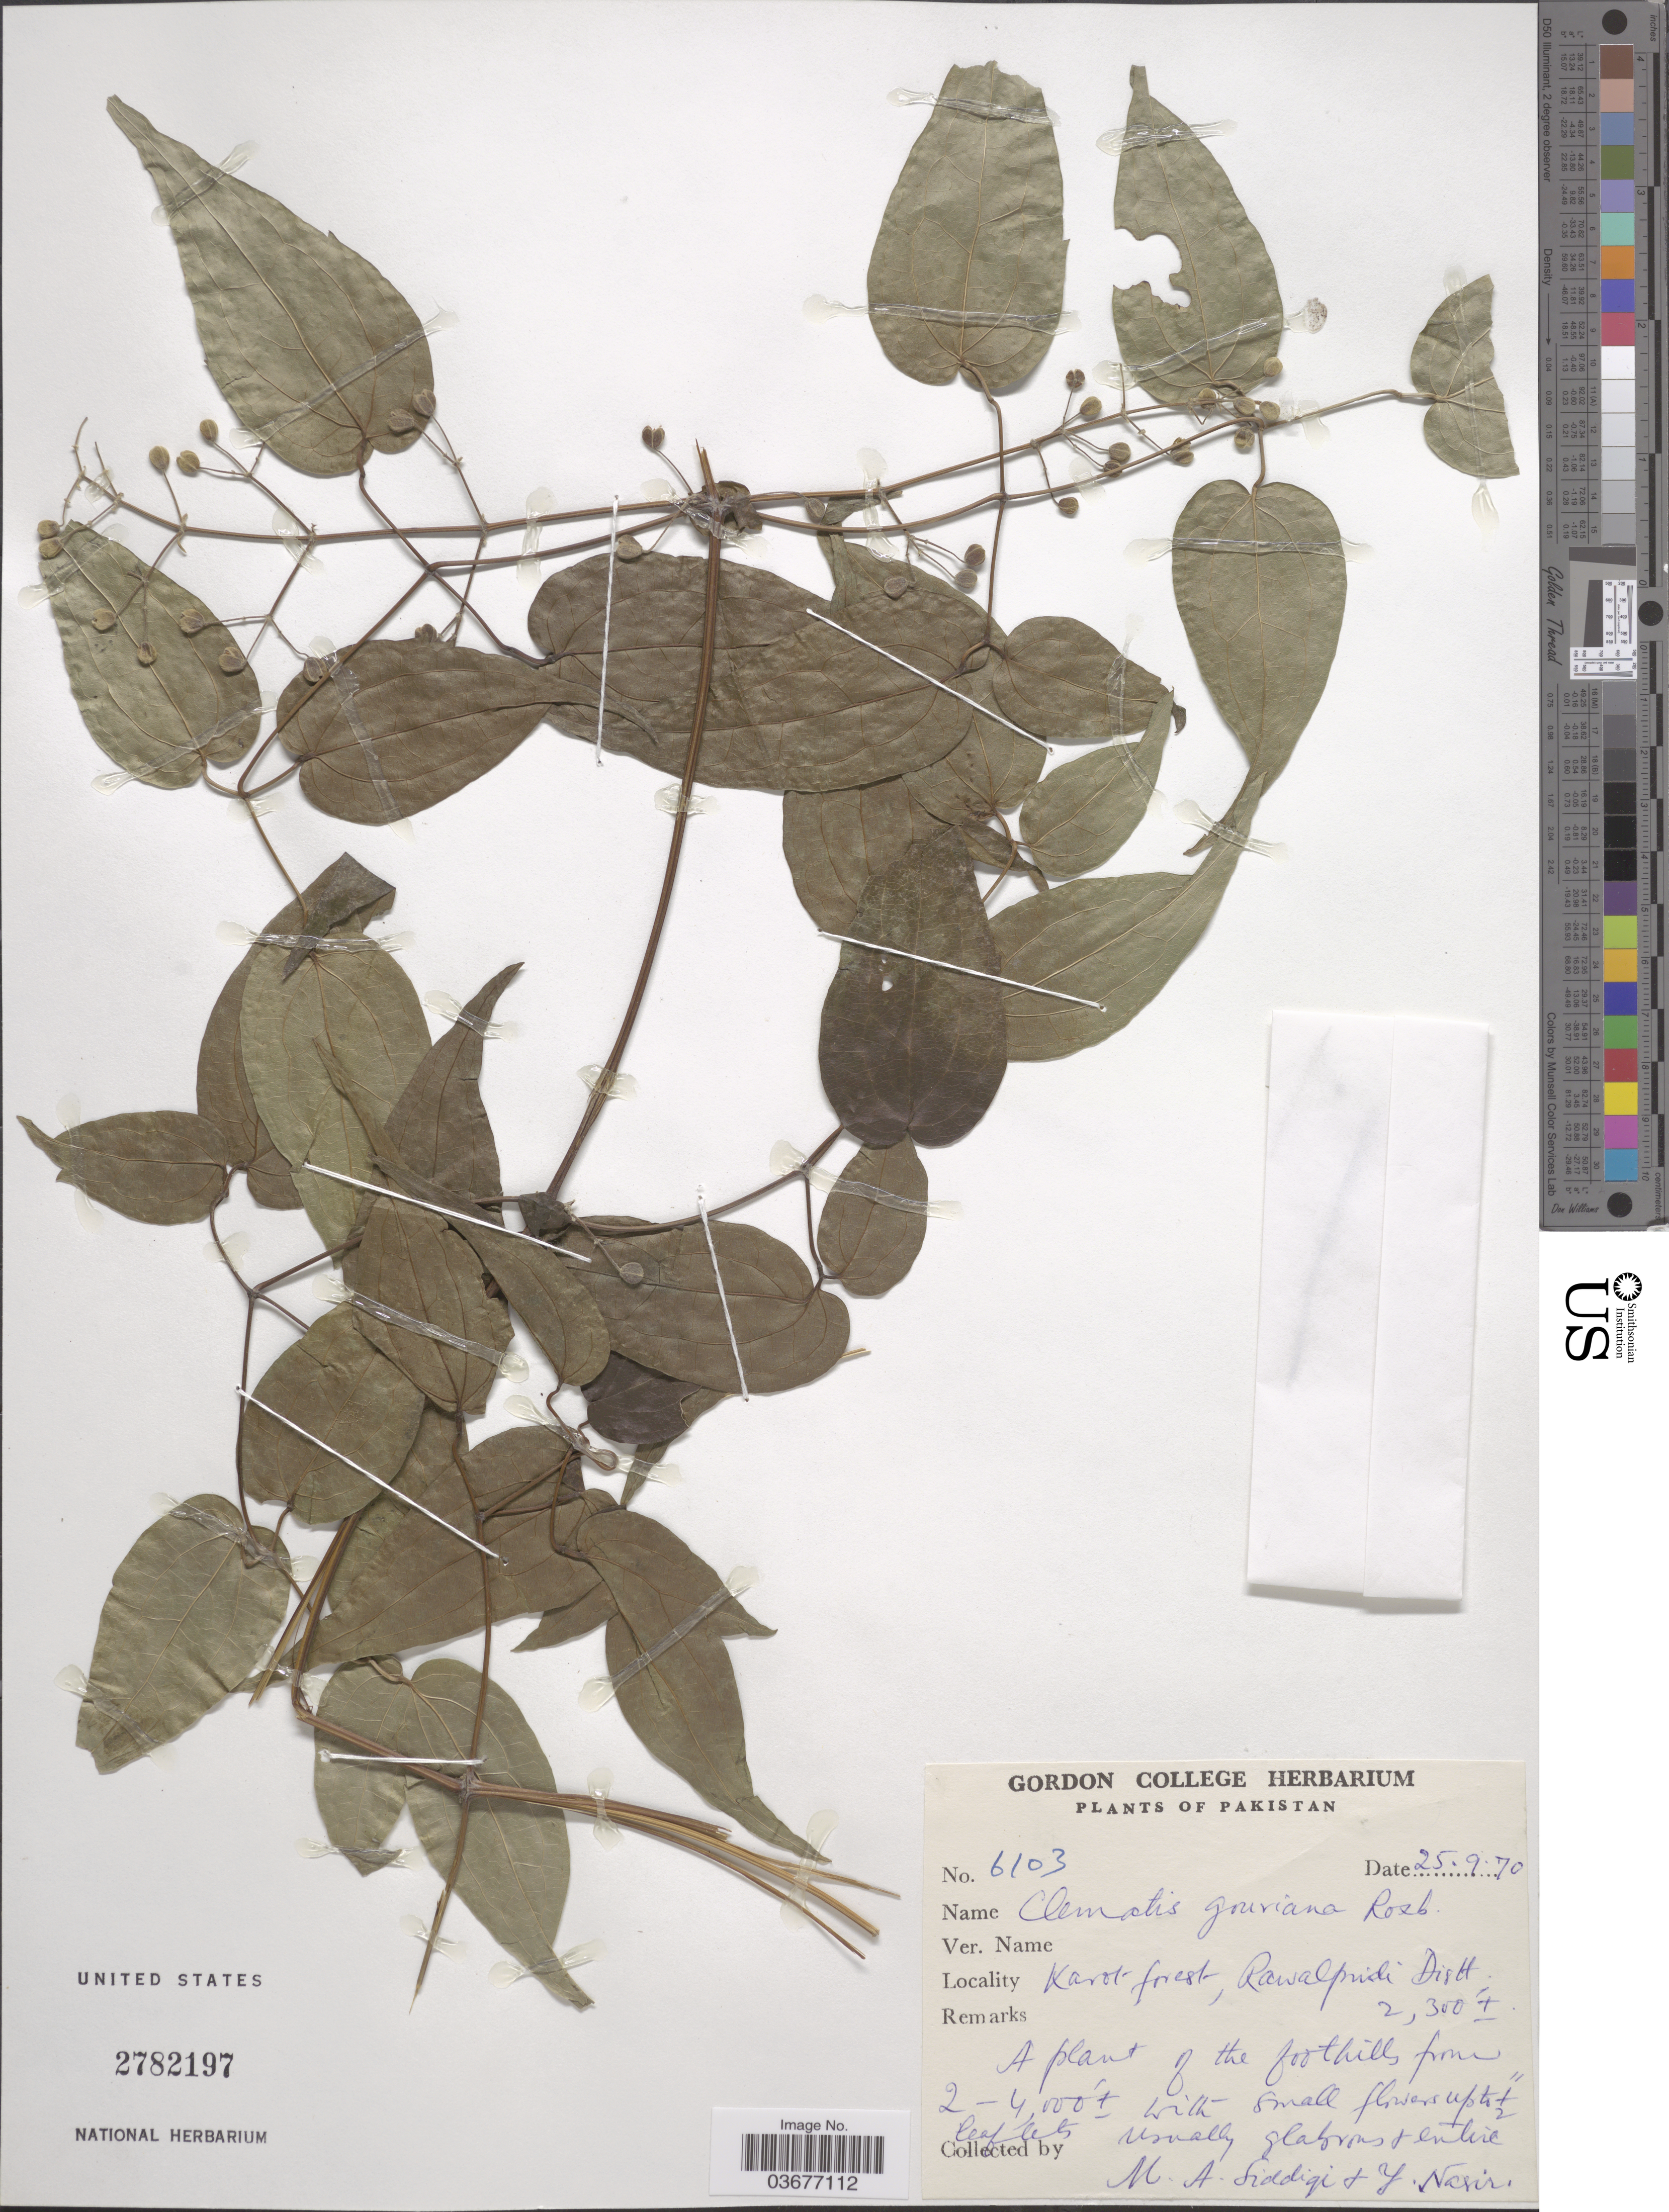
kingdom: Plantae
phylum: Tracheophyta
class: Magnoliopsida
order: Ranunculales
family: Ranunculaceae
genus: Clematis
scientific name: Clematis gouriana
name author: Roxb. ex DC.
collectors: M. Siddiqi & Y. Nasir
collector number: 6103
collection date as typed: Transcribed d/m/y: 25/9/70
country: Pakistan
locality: Karot forest, Rawalpindi Distt.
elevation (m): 701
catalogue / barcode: US 2782197